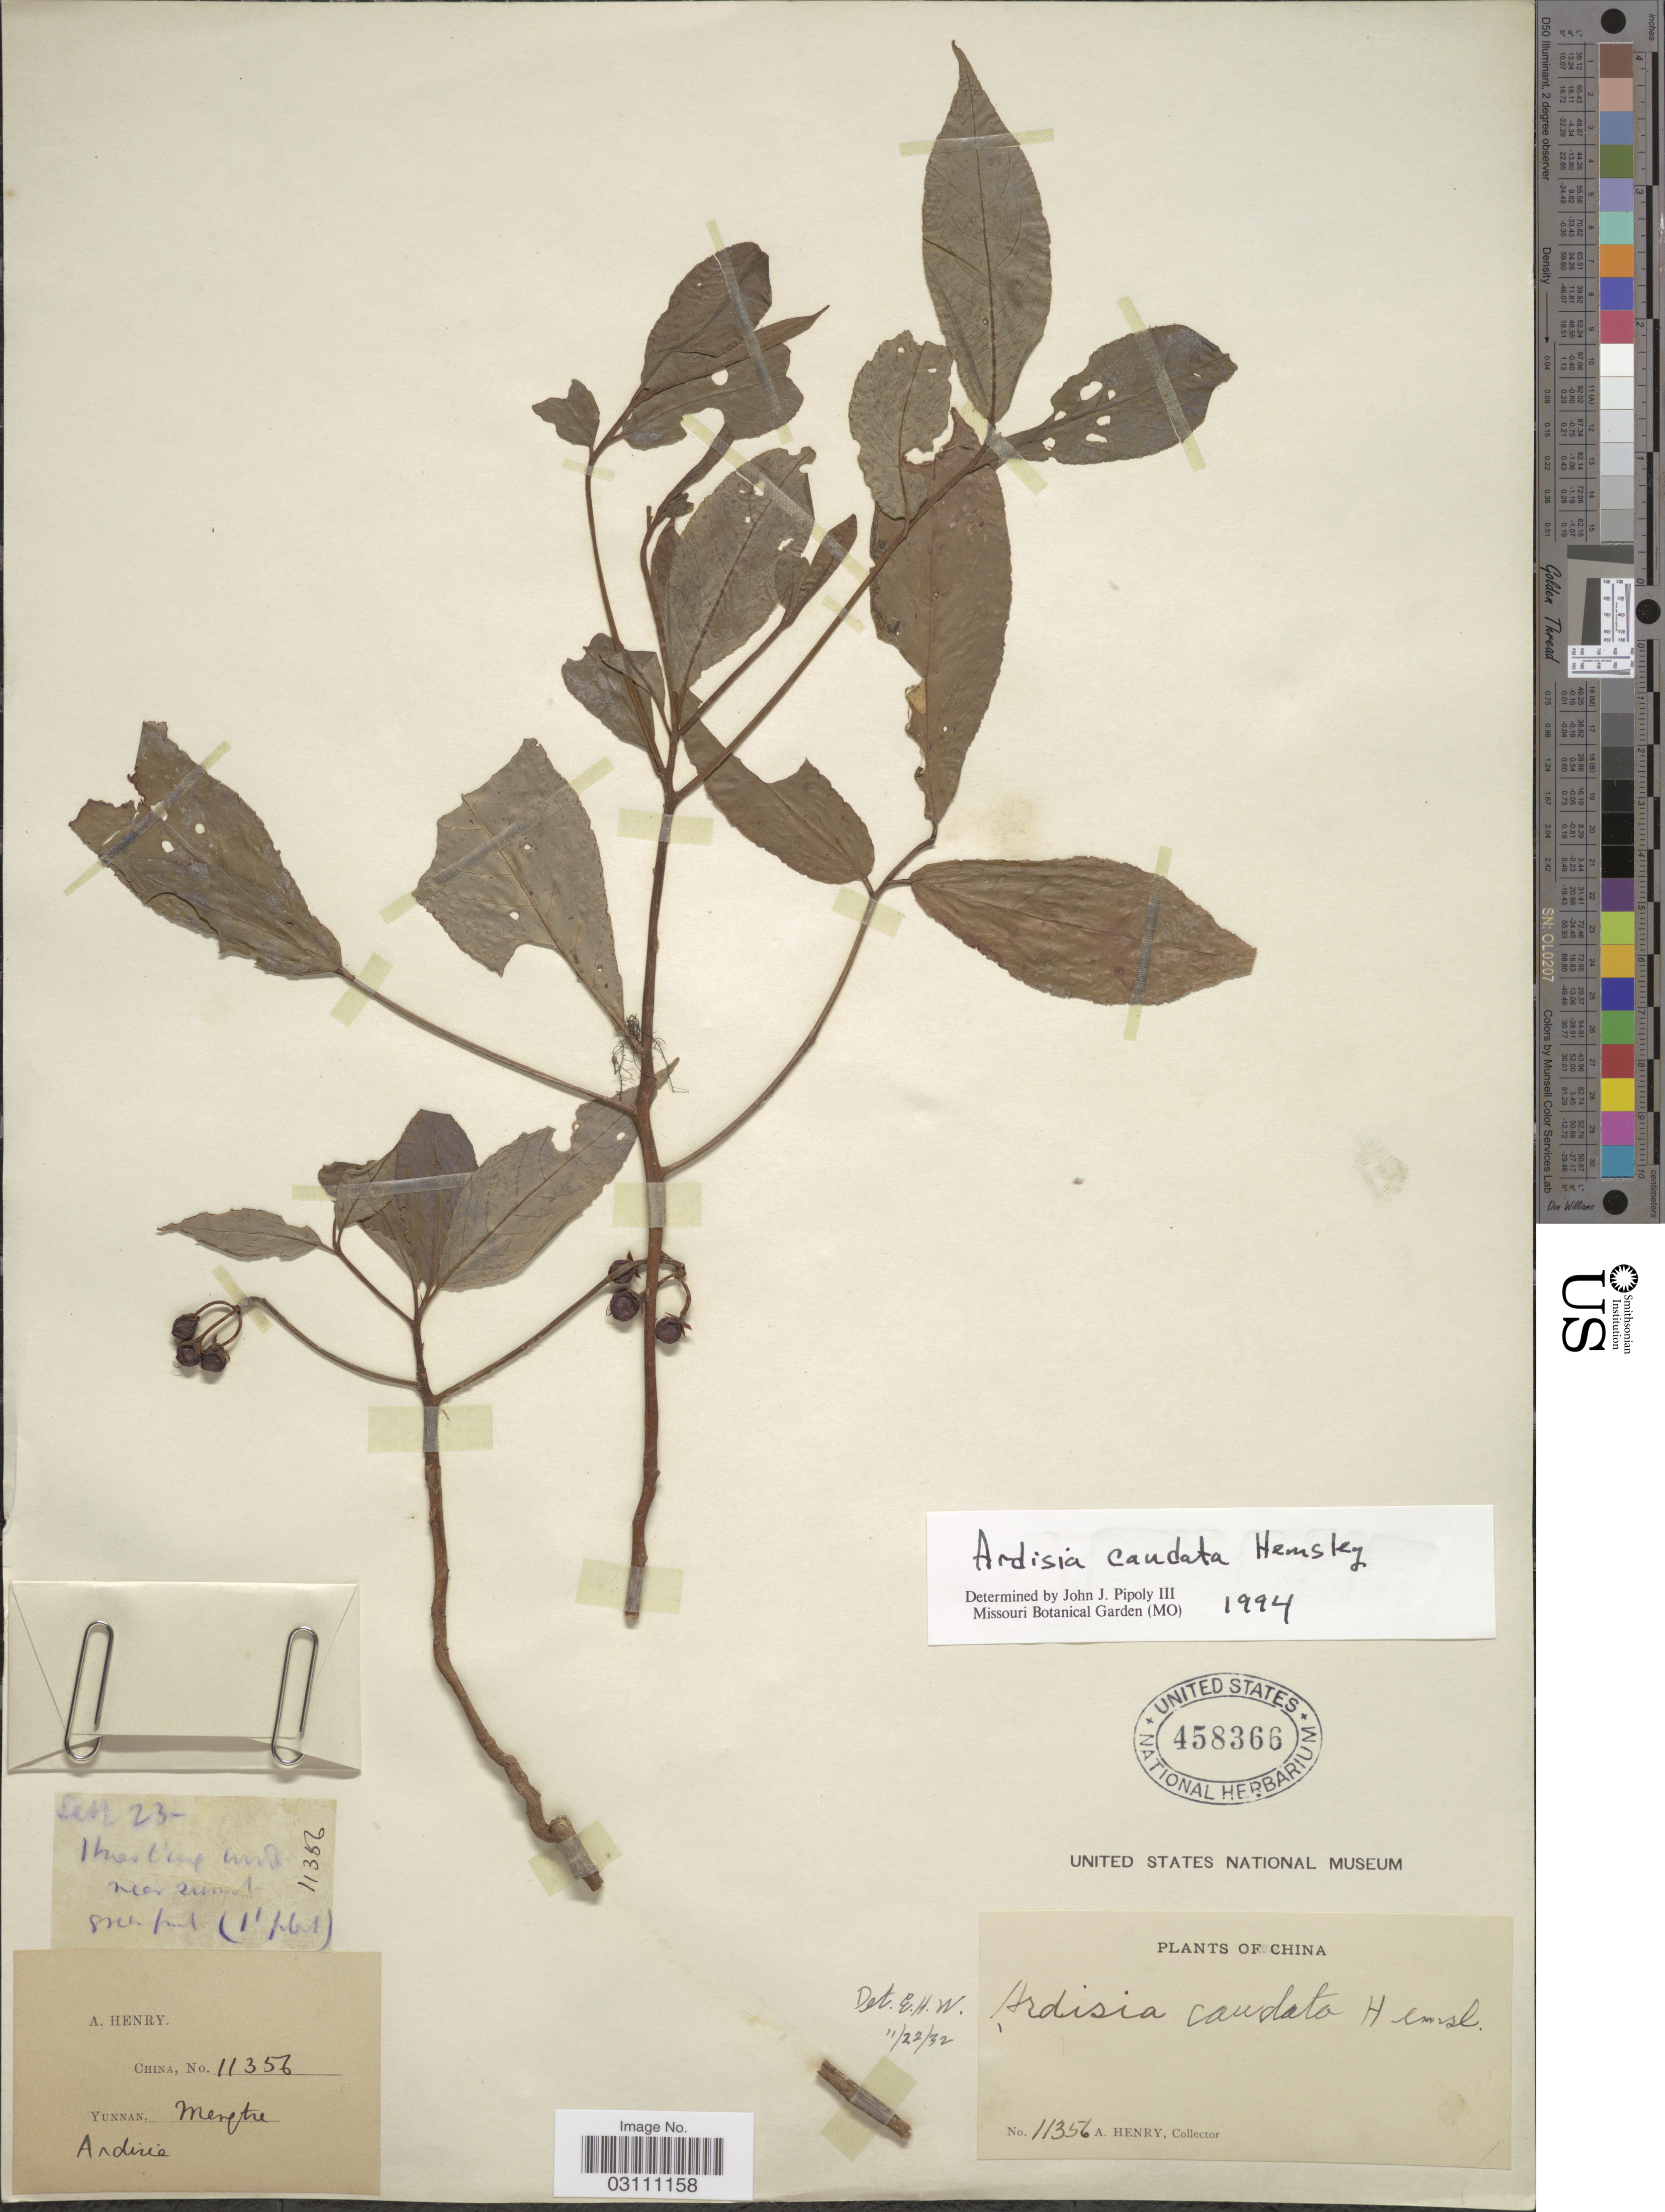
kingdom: Plantae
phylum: Tracheophyta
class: Magnoliopsida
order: Ericales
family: Primulaceae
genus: Ardisia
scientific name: Ardisia caudata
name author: Hemsl.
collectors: A. Henry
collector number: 11356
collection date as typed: Transcribed d/m/y: /9/23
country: China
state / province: Yunnan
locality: Mengtze.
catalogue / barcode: US 458366